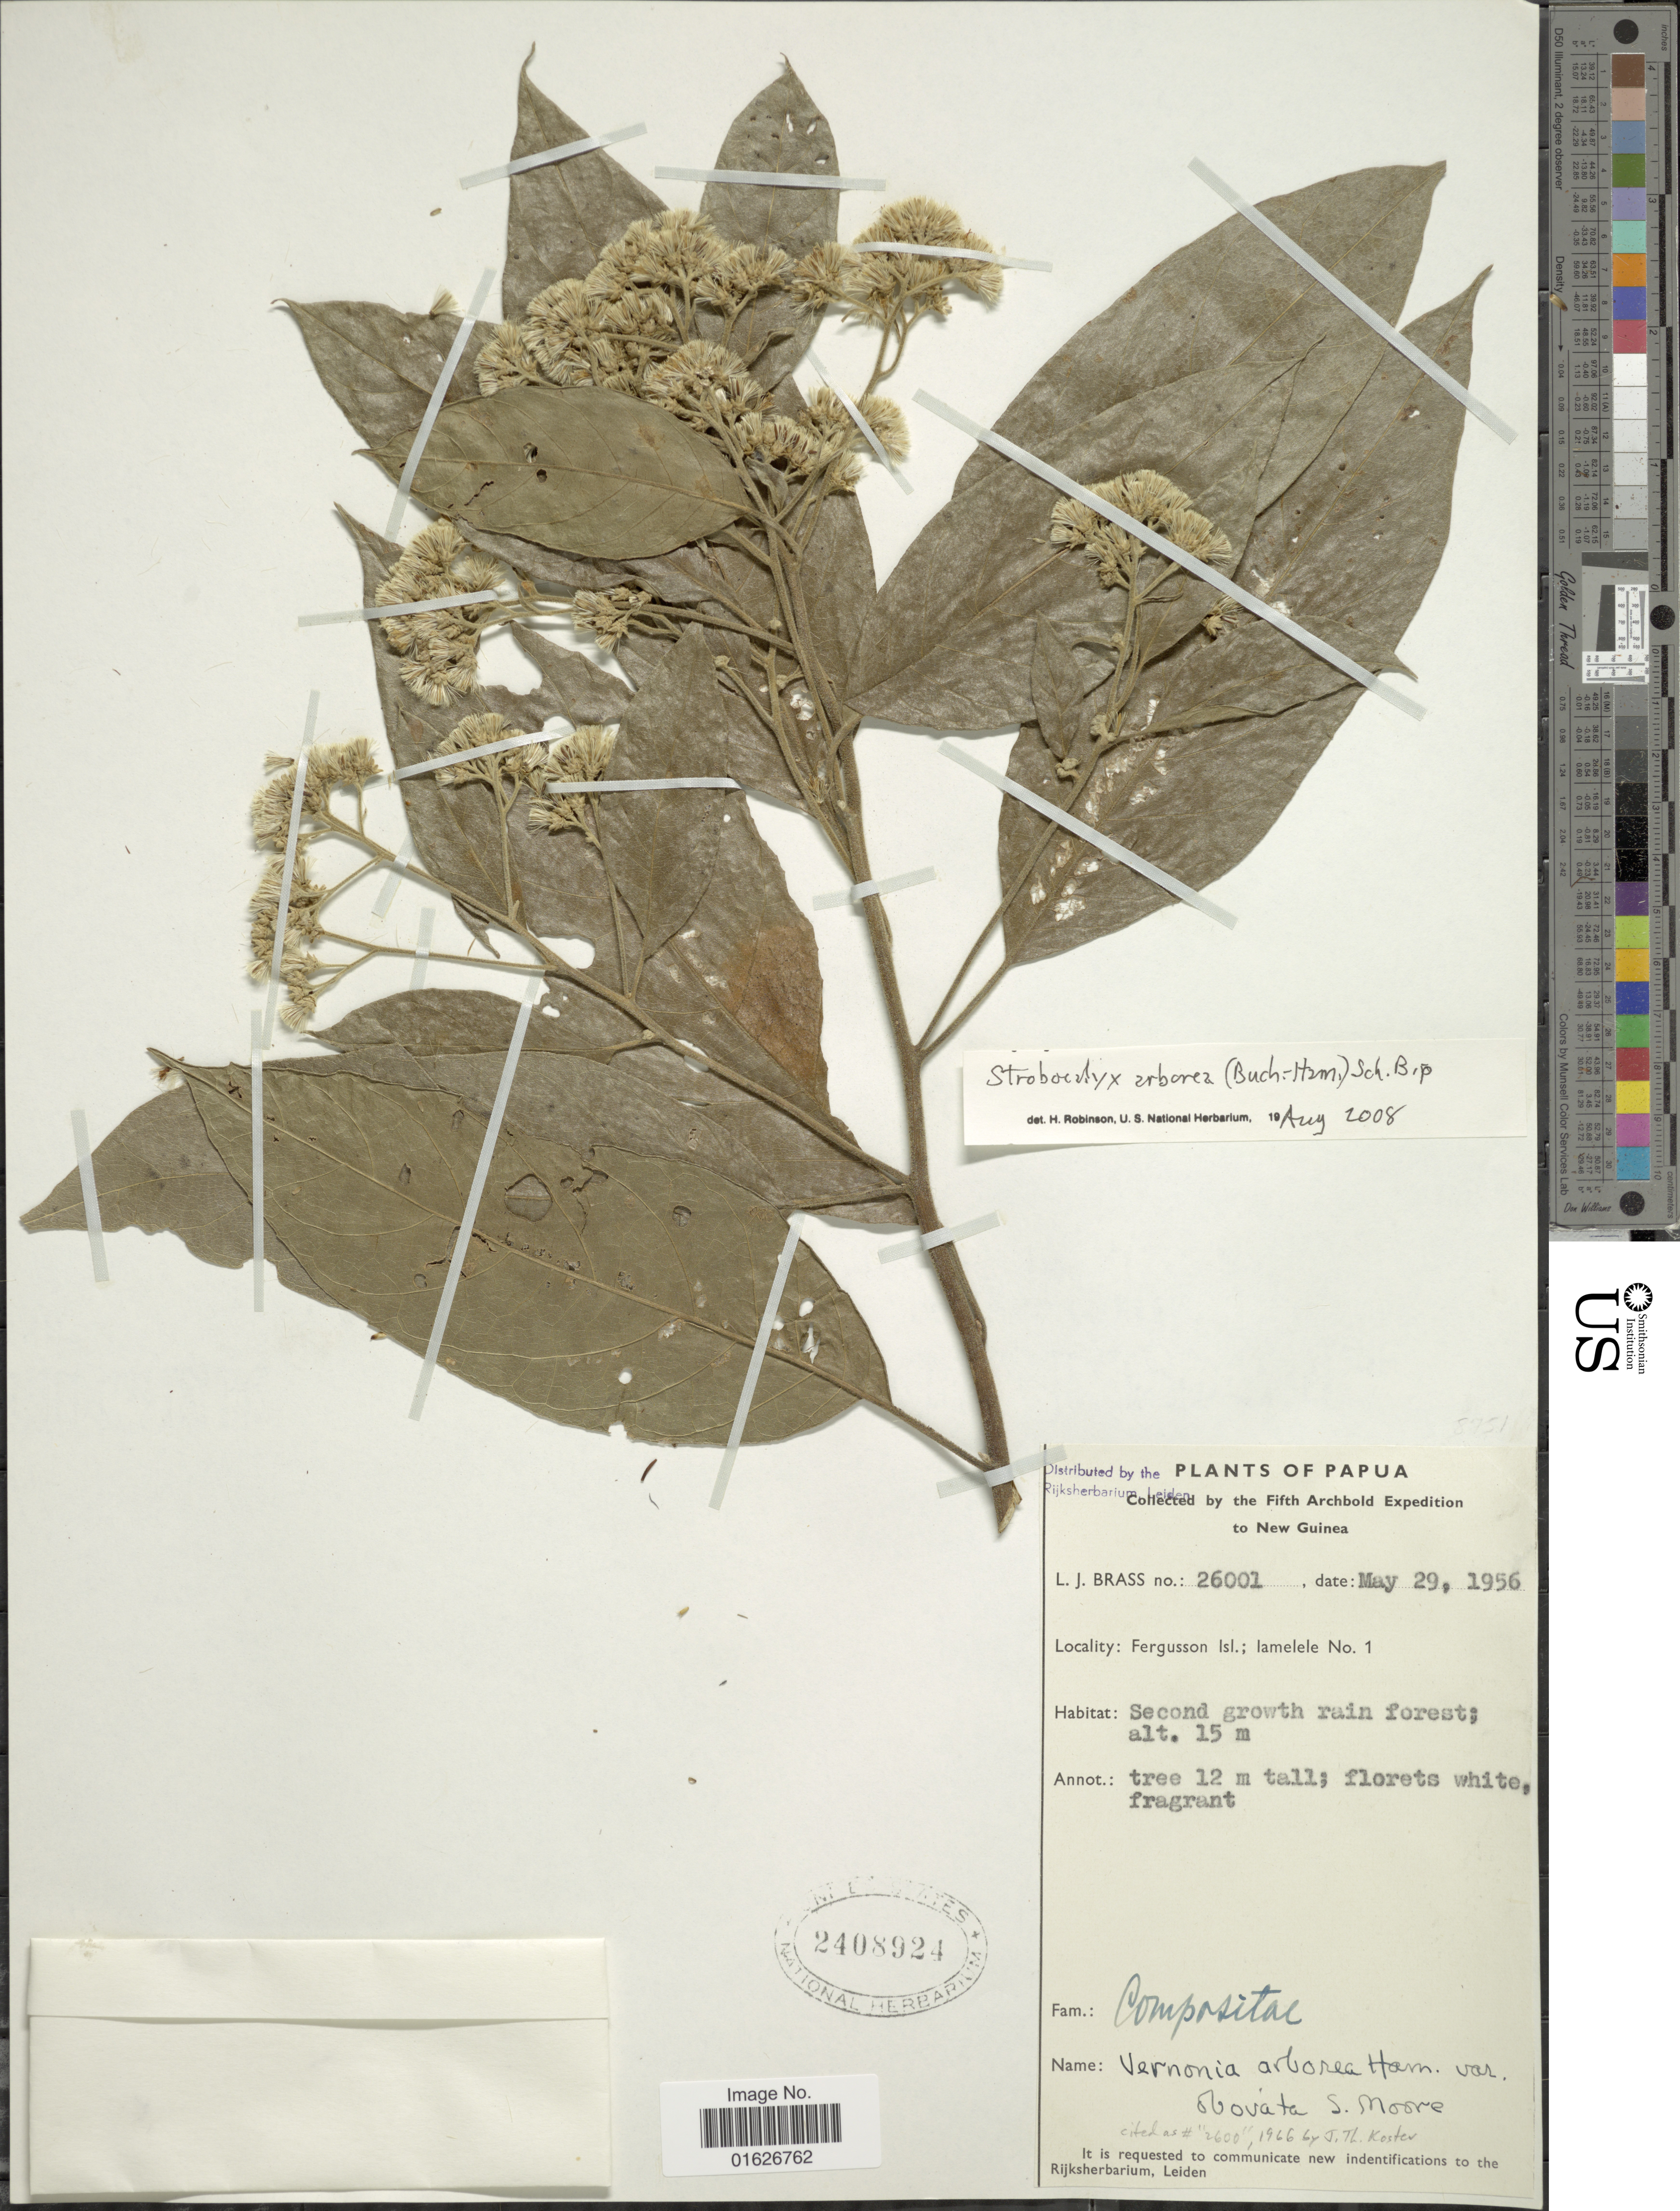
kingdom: Plantae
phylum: Tracheophyta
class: Magnoliopsida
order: Asterales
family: Asteraceae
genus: Strobocalyx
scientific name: Strobocalyx arborea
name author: (Buch.-Ham.) Sch. Bip.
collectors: L. J. Brass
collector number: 26001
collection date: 1956-05-29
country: Papua New Guinea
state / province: Milne Bay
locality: Fergusson isl. Lamelele.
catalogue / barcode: US 2408924